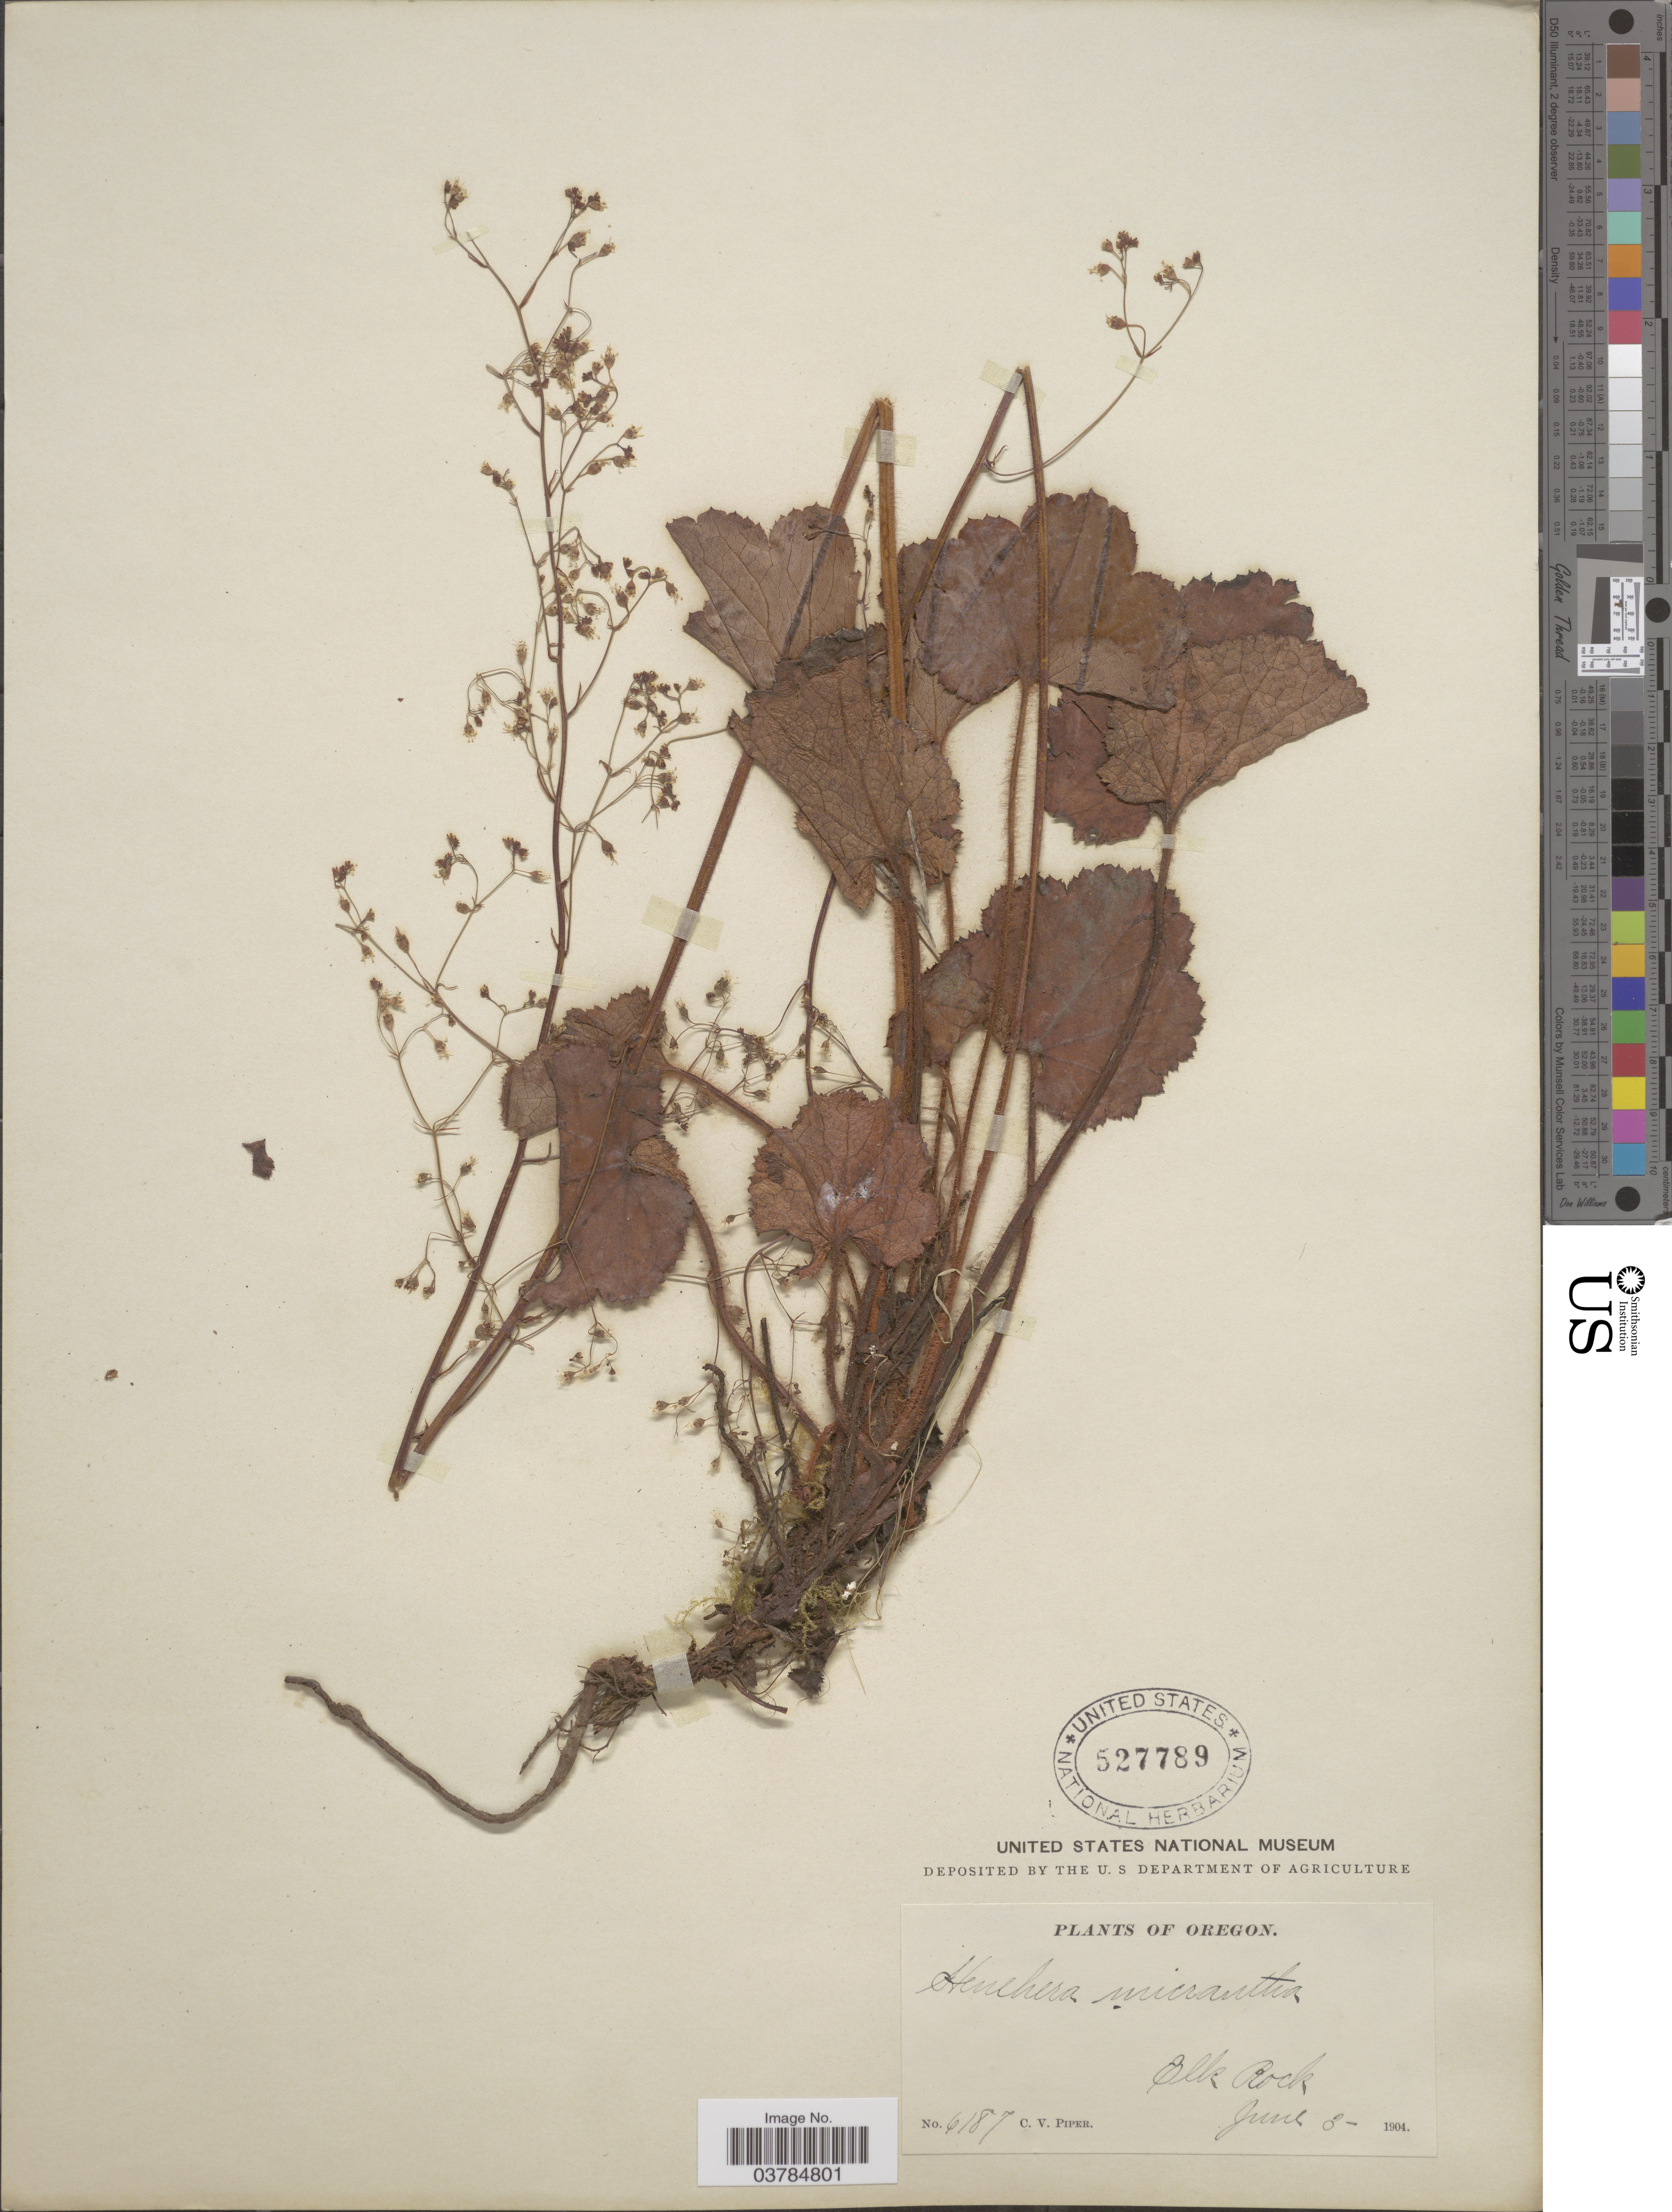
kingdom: Plantae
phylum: Tracheophyta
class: Magnoliopsida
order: Saxifragales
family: Saxifragaceae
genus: Heuchera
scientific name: Heuchera micrantha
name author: Douglas ex Lindl.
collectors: C. V. Piper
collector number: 6187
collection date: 1904-06-03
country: United States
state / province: Oregon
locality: Elk Rock.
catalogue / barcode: US 527789